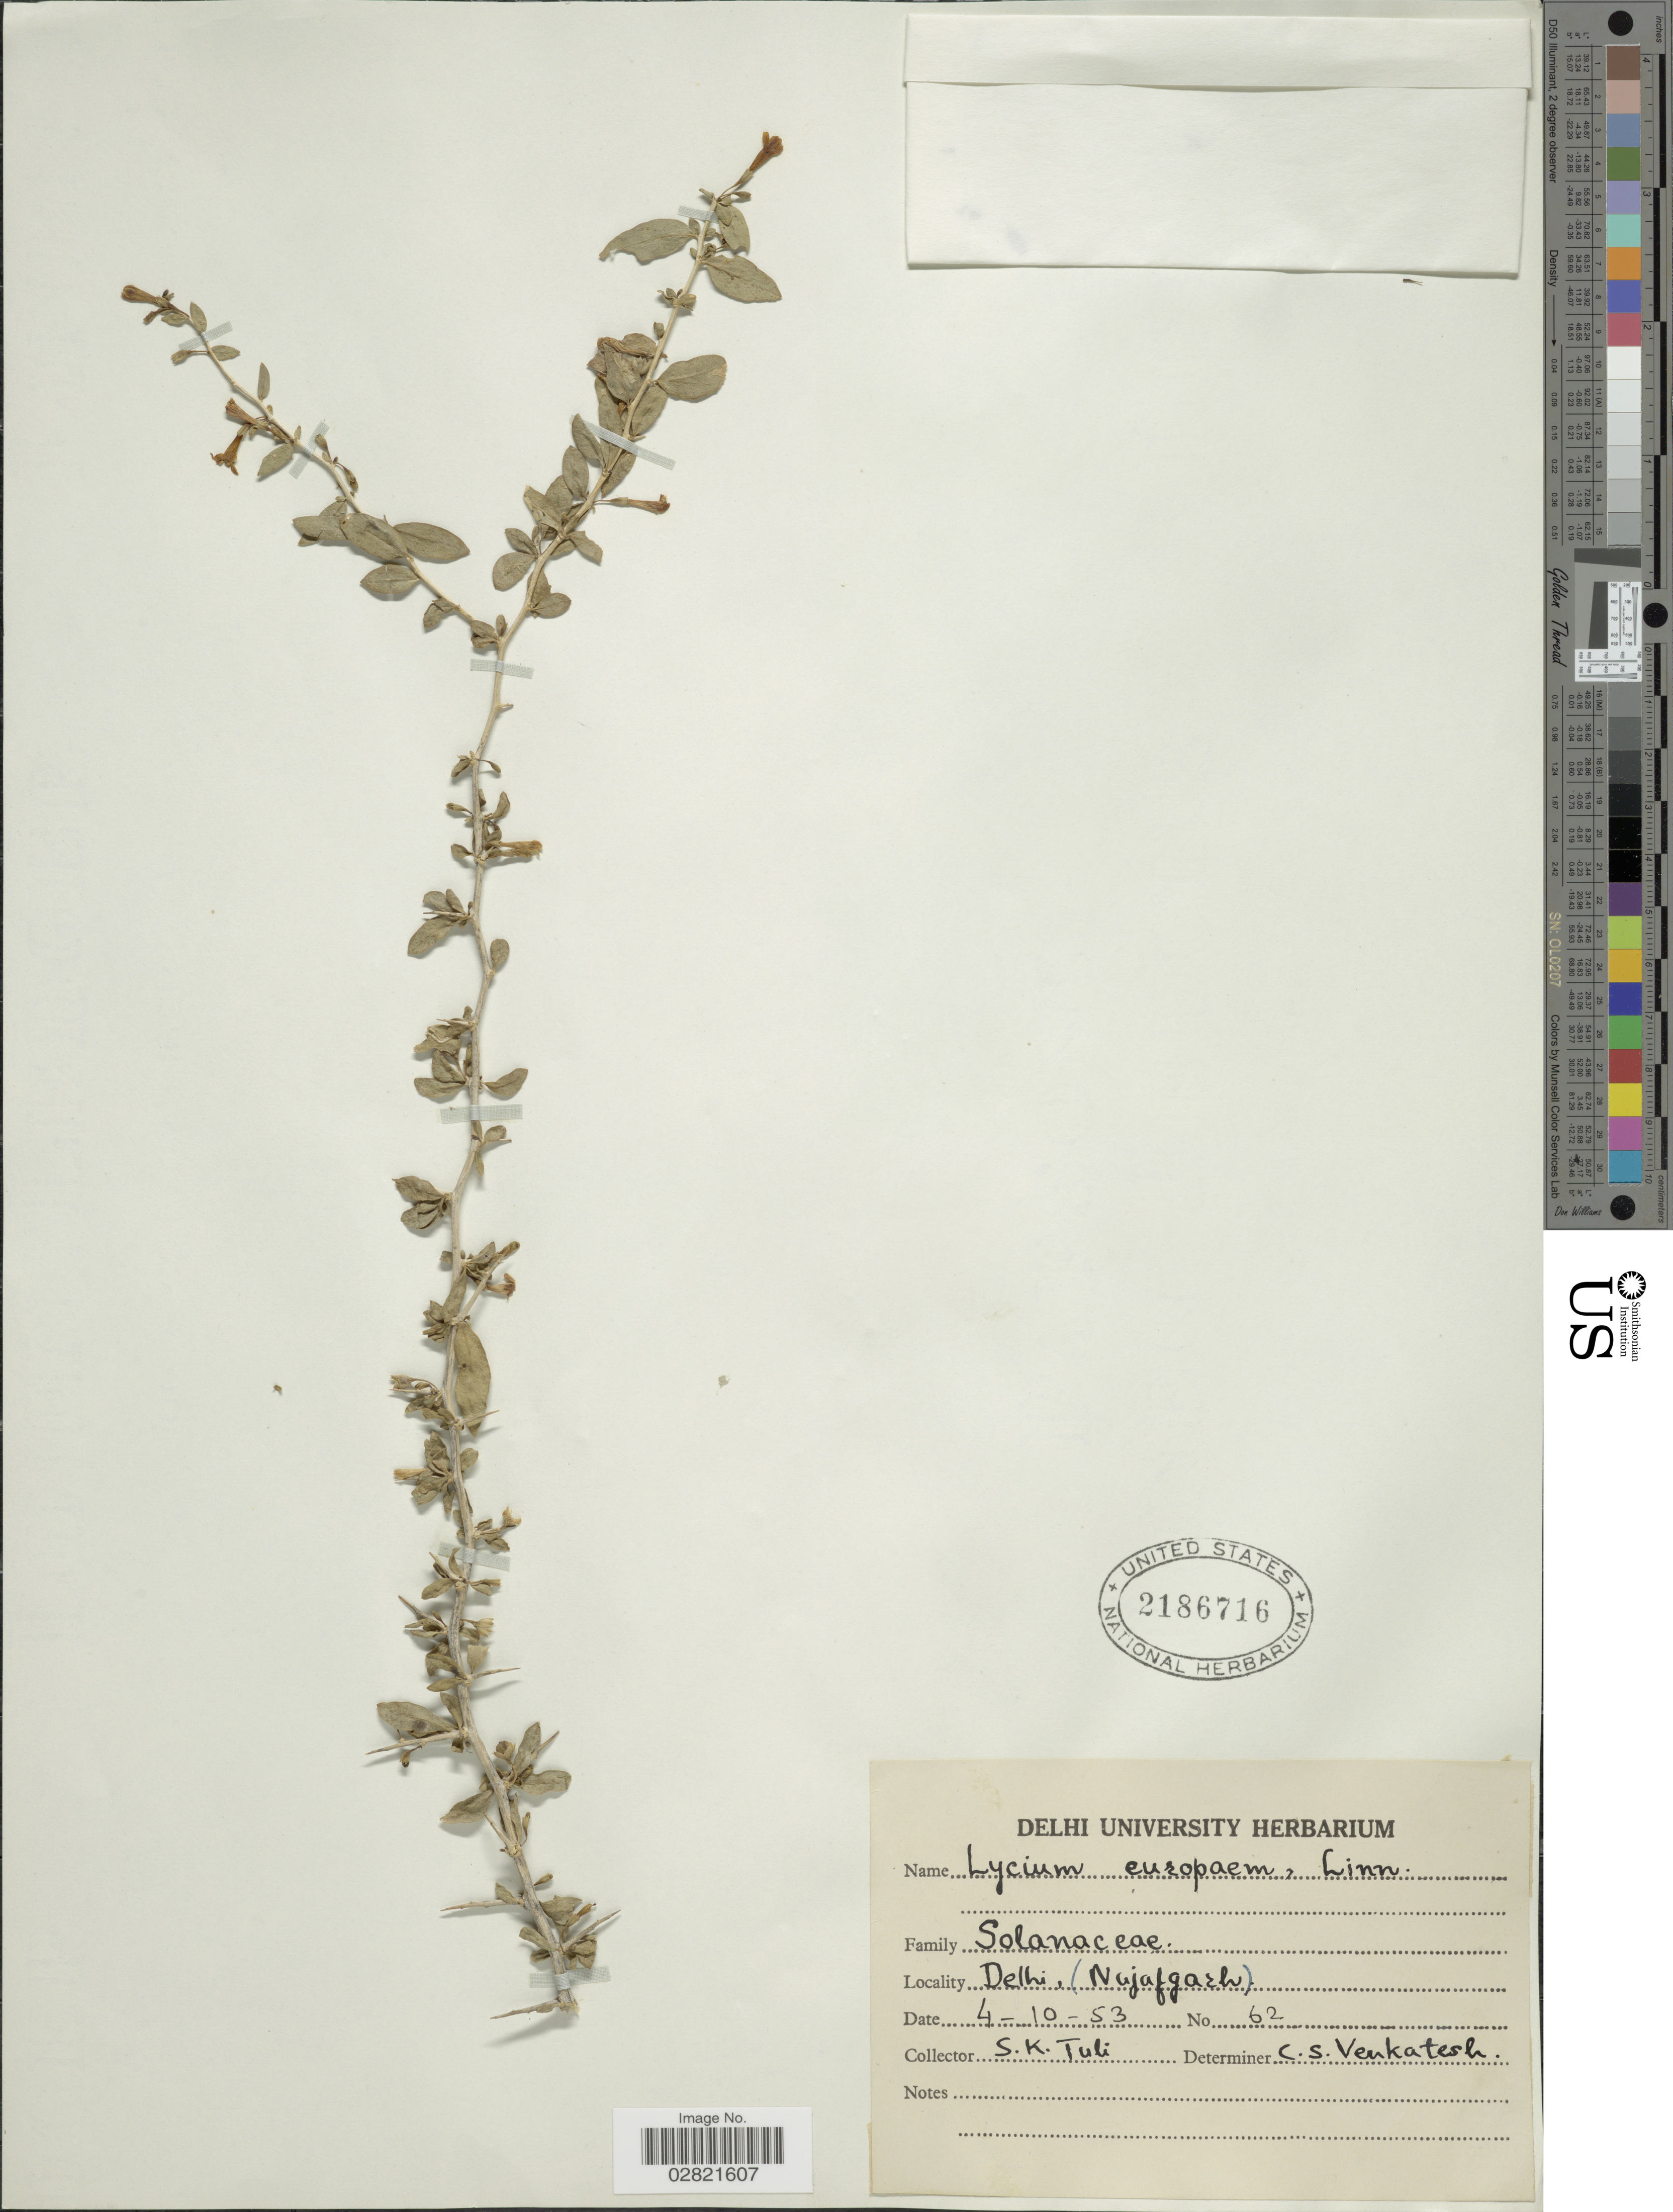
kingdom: Plantae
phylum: Tracheophyta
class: Magnoliopsida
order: Solanales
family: Solanaceae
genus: Lycium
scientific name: Lycium europaeum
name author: L.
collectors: S. Tuli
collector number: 62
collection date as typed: Transcribed d/m/y: 4/10/53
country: India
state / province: Delhi, Capital Territory of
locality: Delhi, (Najafgarh).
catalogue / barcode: US 2186716